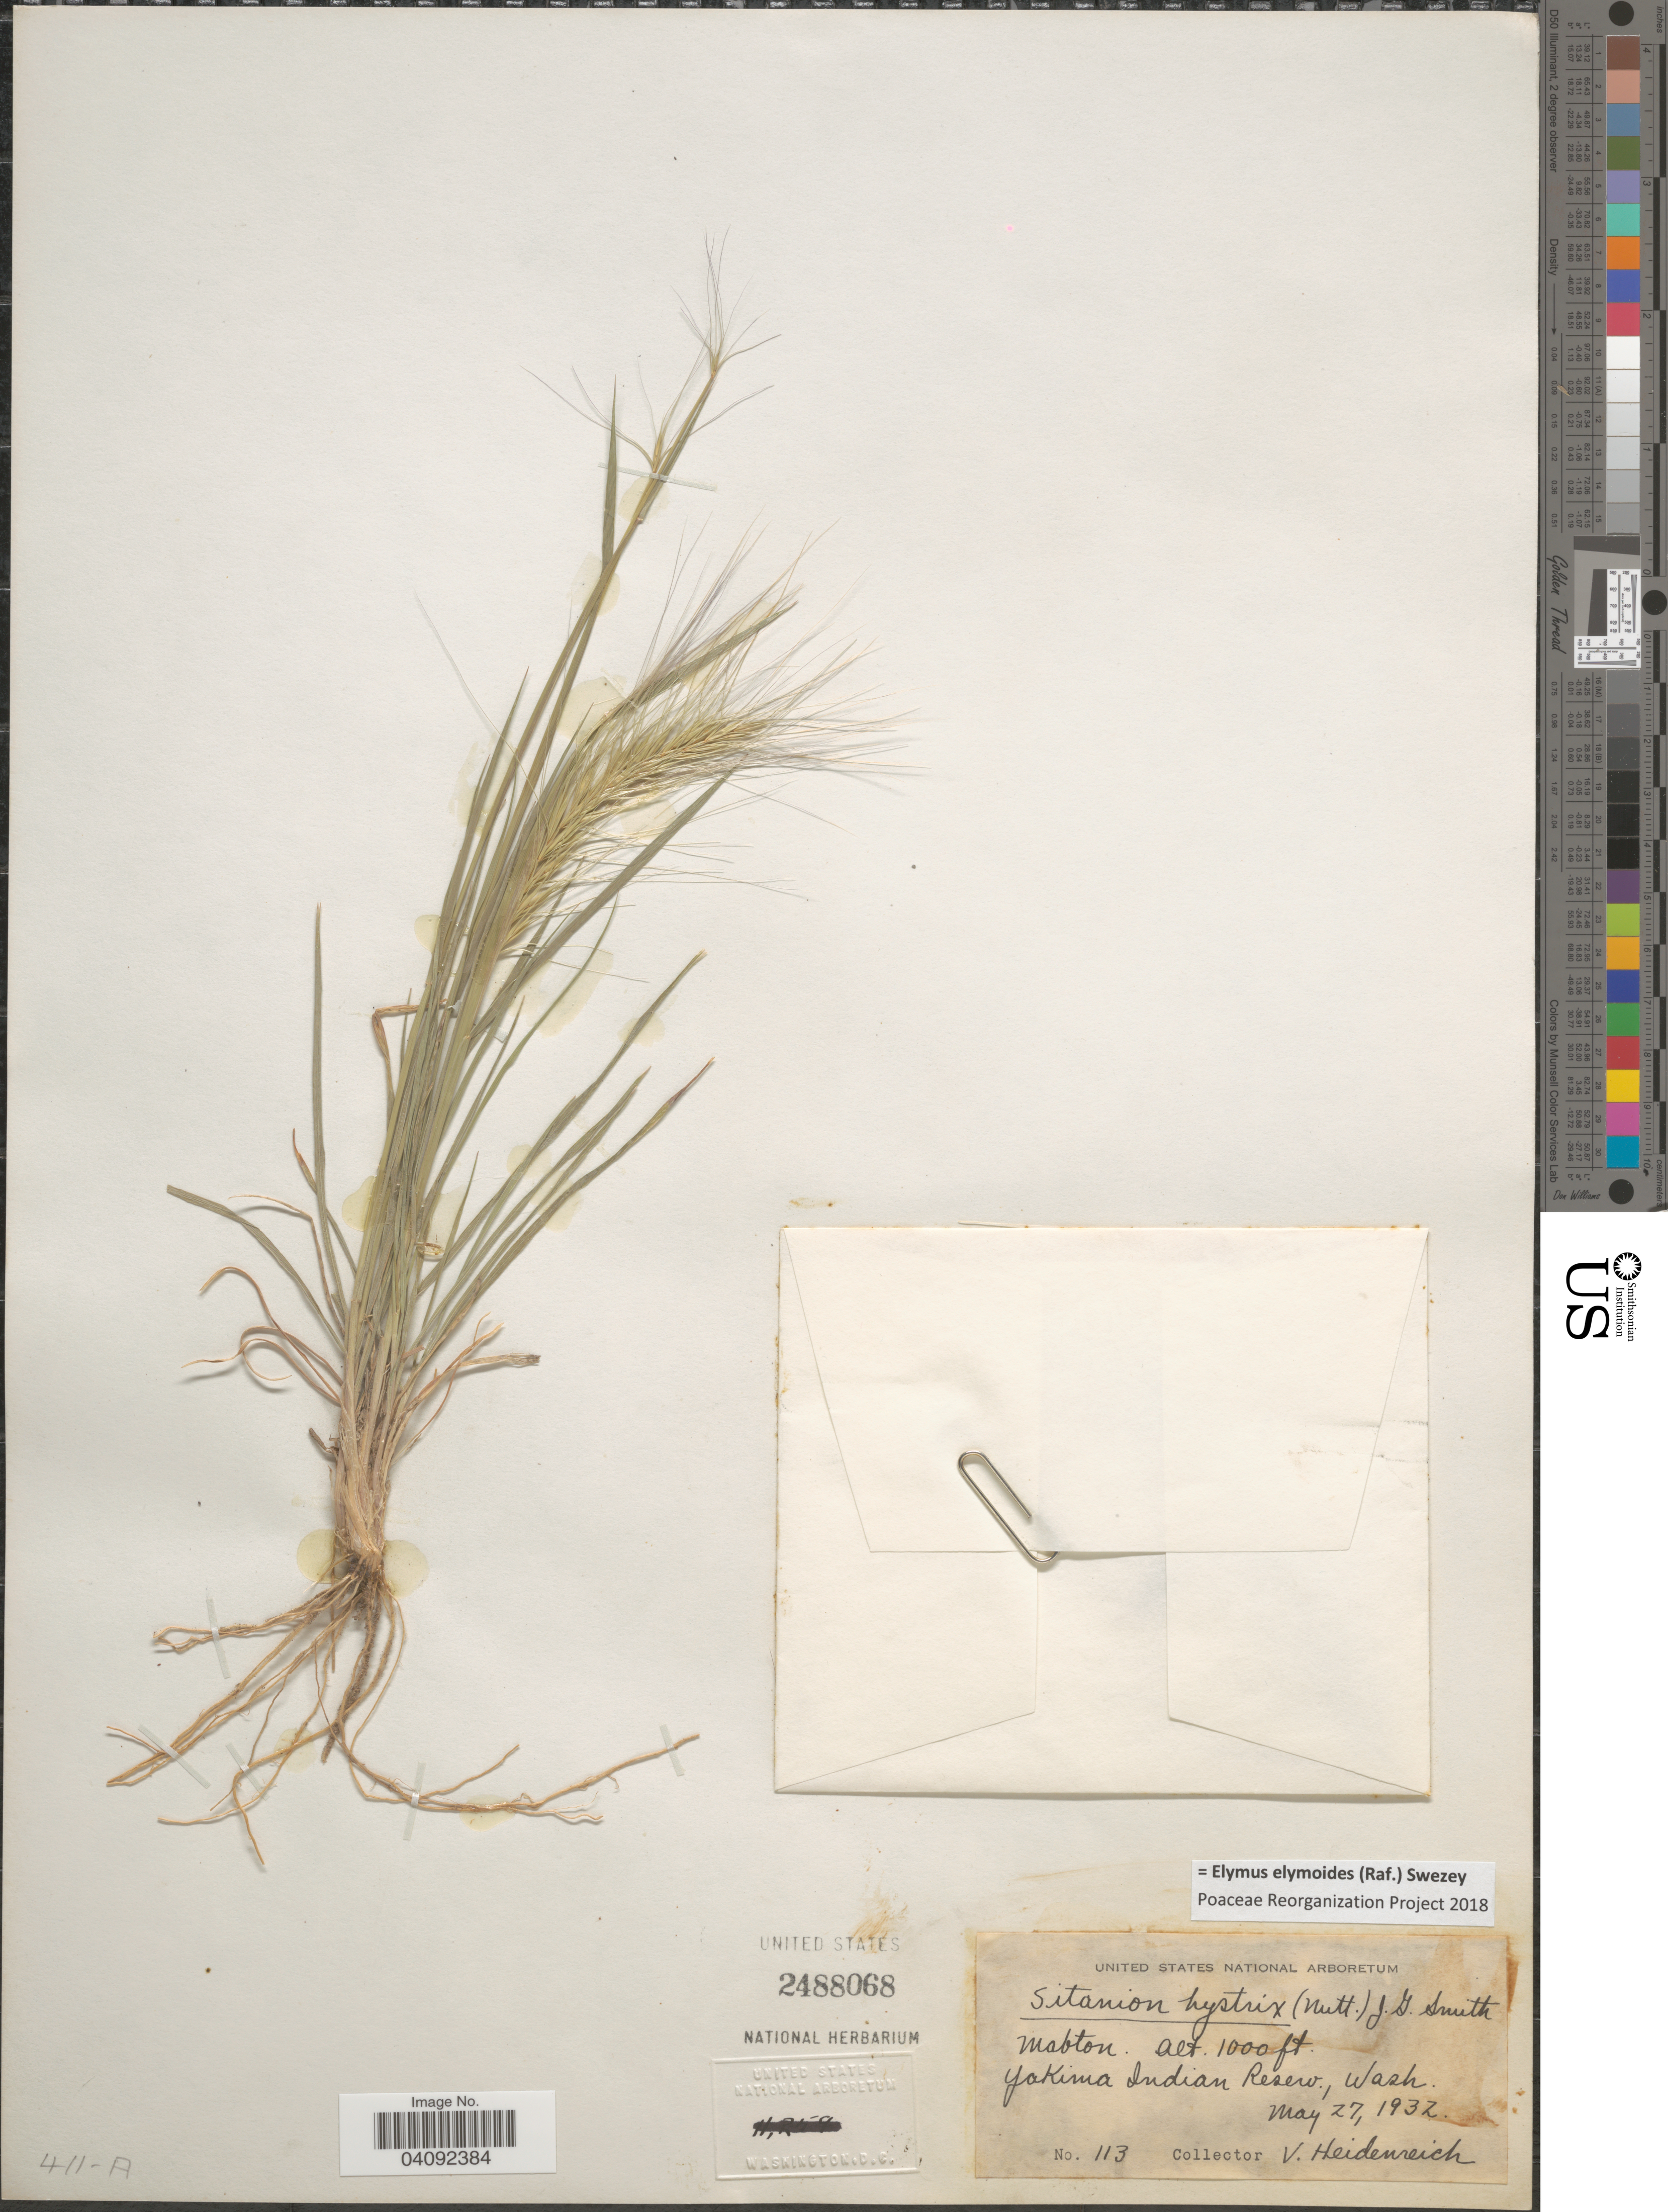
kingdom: Plantae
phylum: Tracheophyta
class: Liliopsida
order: Poales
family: Poaceae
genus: Elymus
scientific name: Elymus elymoides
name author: (Raf.) Swezey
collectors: V. Heidenreich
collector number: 113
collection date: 1932-05-27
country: United States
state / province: Washington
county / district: Yakima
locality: Mabton. Yakima Indian Reserv.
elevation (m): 305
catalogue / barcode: US 2488068